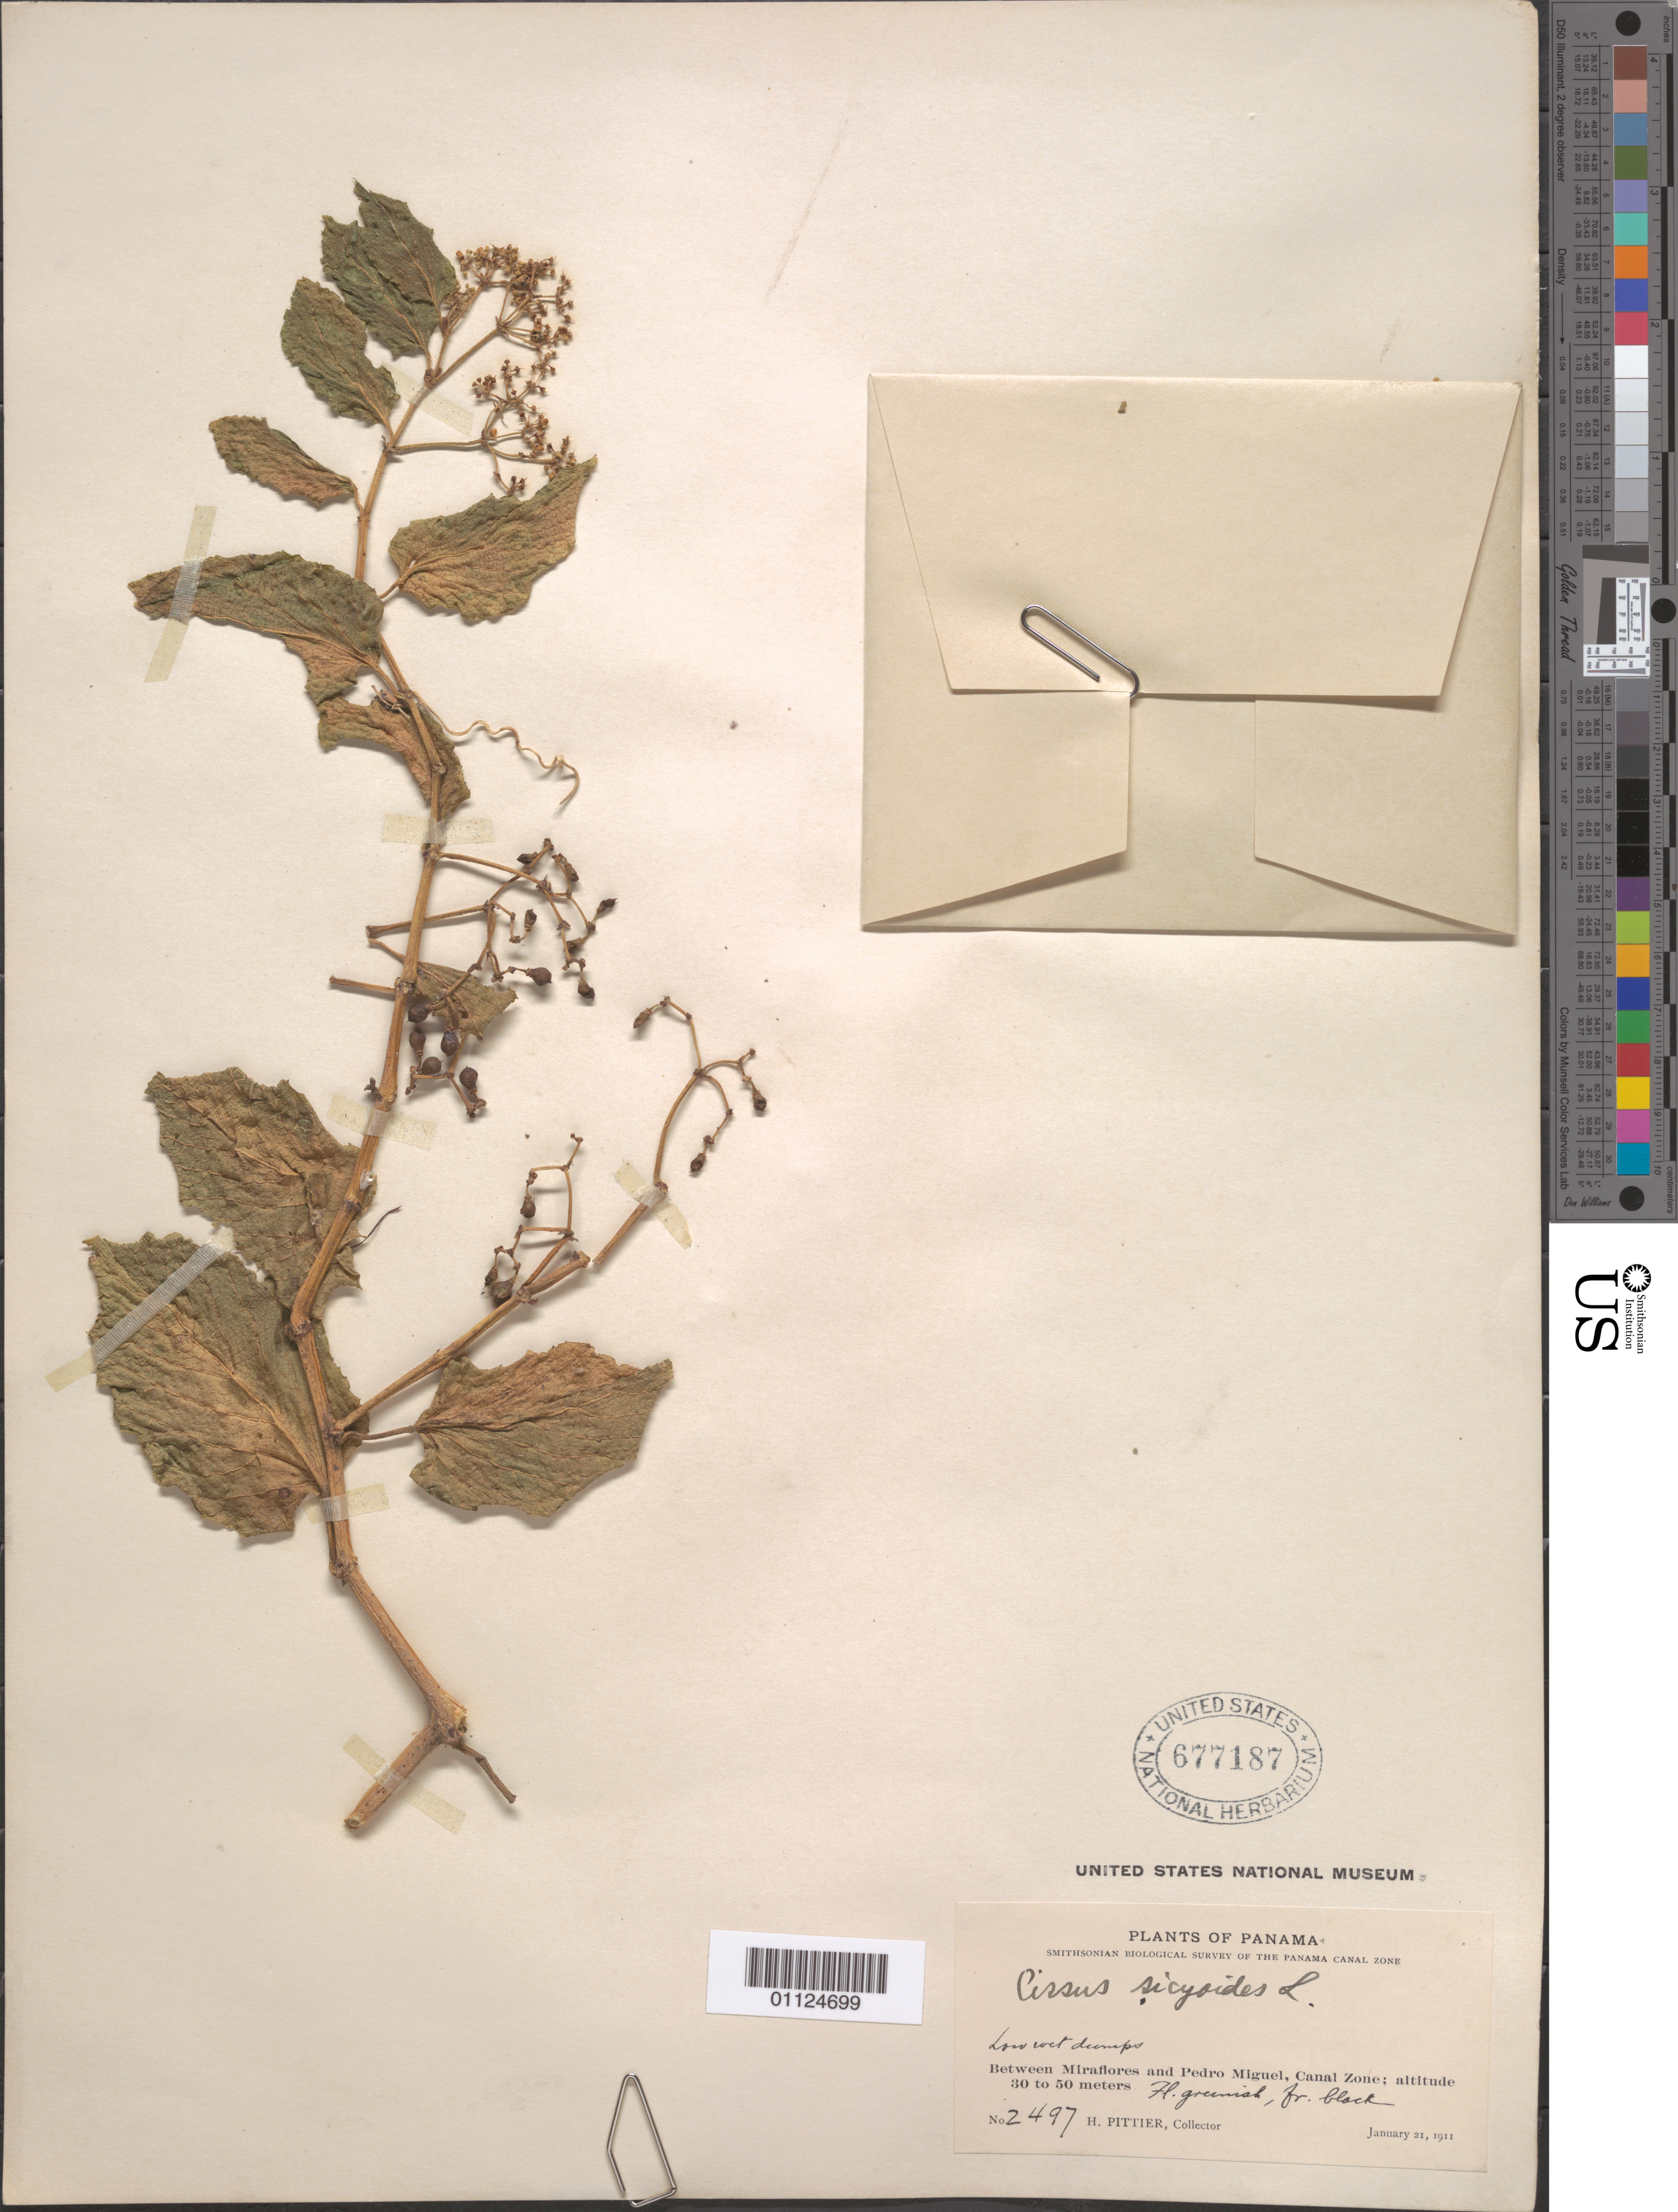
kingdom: Plantae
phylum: Tracheophyta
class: Magnoliopsida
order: Vitales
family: Vitaceae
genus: Cissus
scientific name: Cissus verticillata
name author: (L.) Nicolson & C.E. Jarvis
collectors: H. F. Pittier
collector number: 2497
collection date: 1911-01-21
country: Panama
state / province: Panamá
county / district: Canal Zone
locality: Between Miraflores and Pedro Miguel.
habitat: Low wet dumps.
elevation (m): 30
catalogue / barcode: US 677187